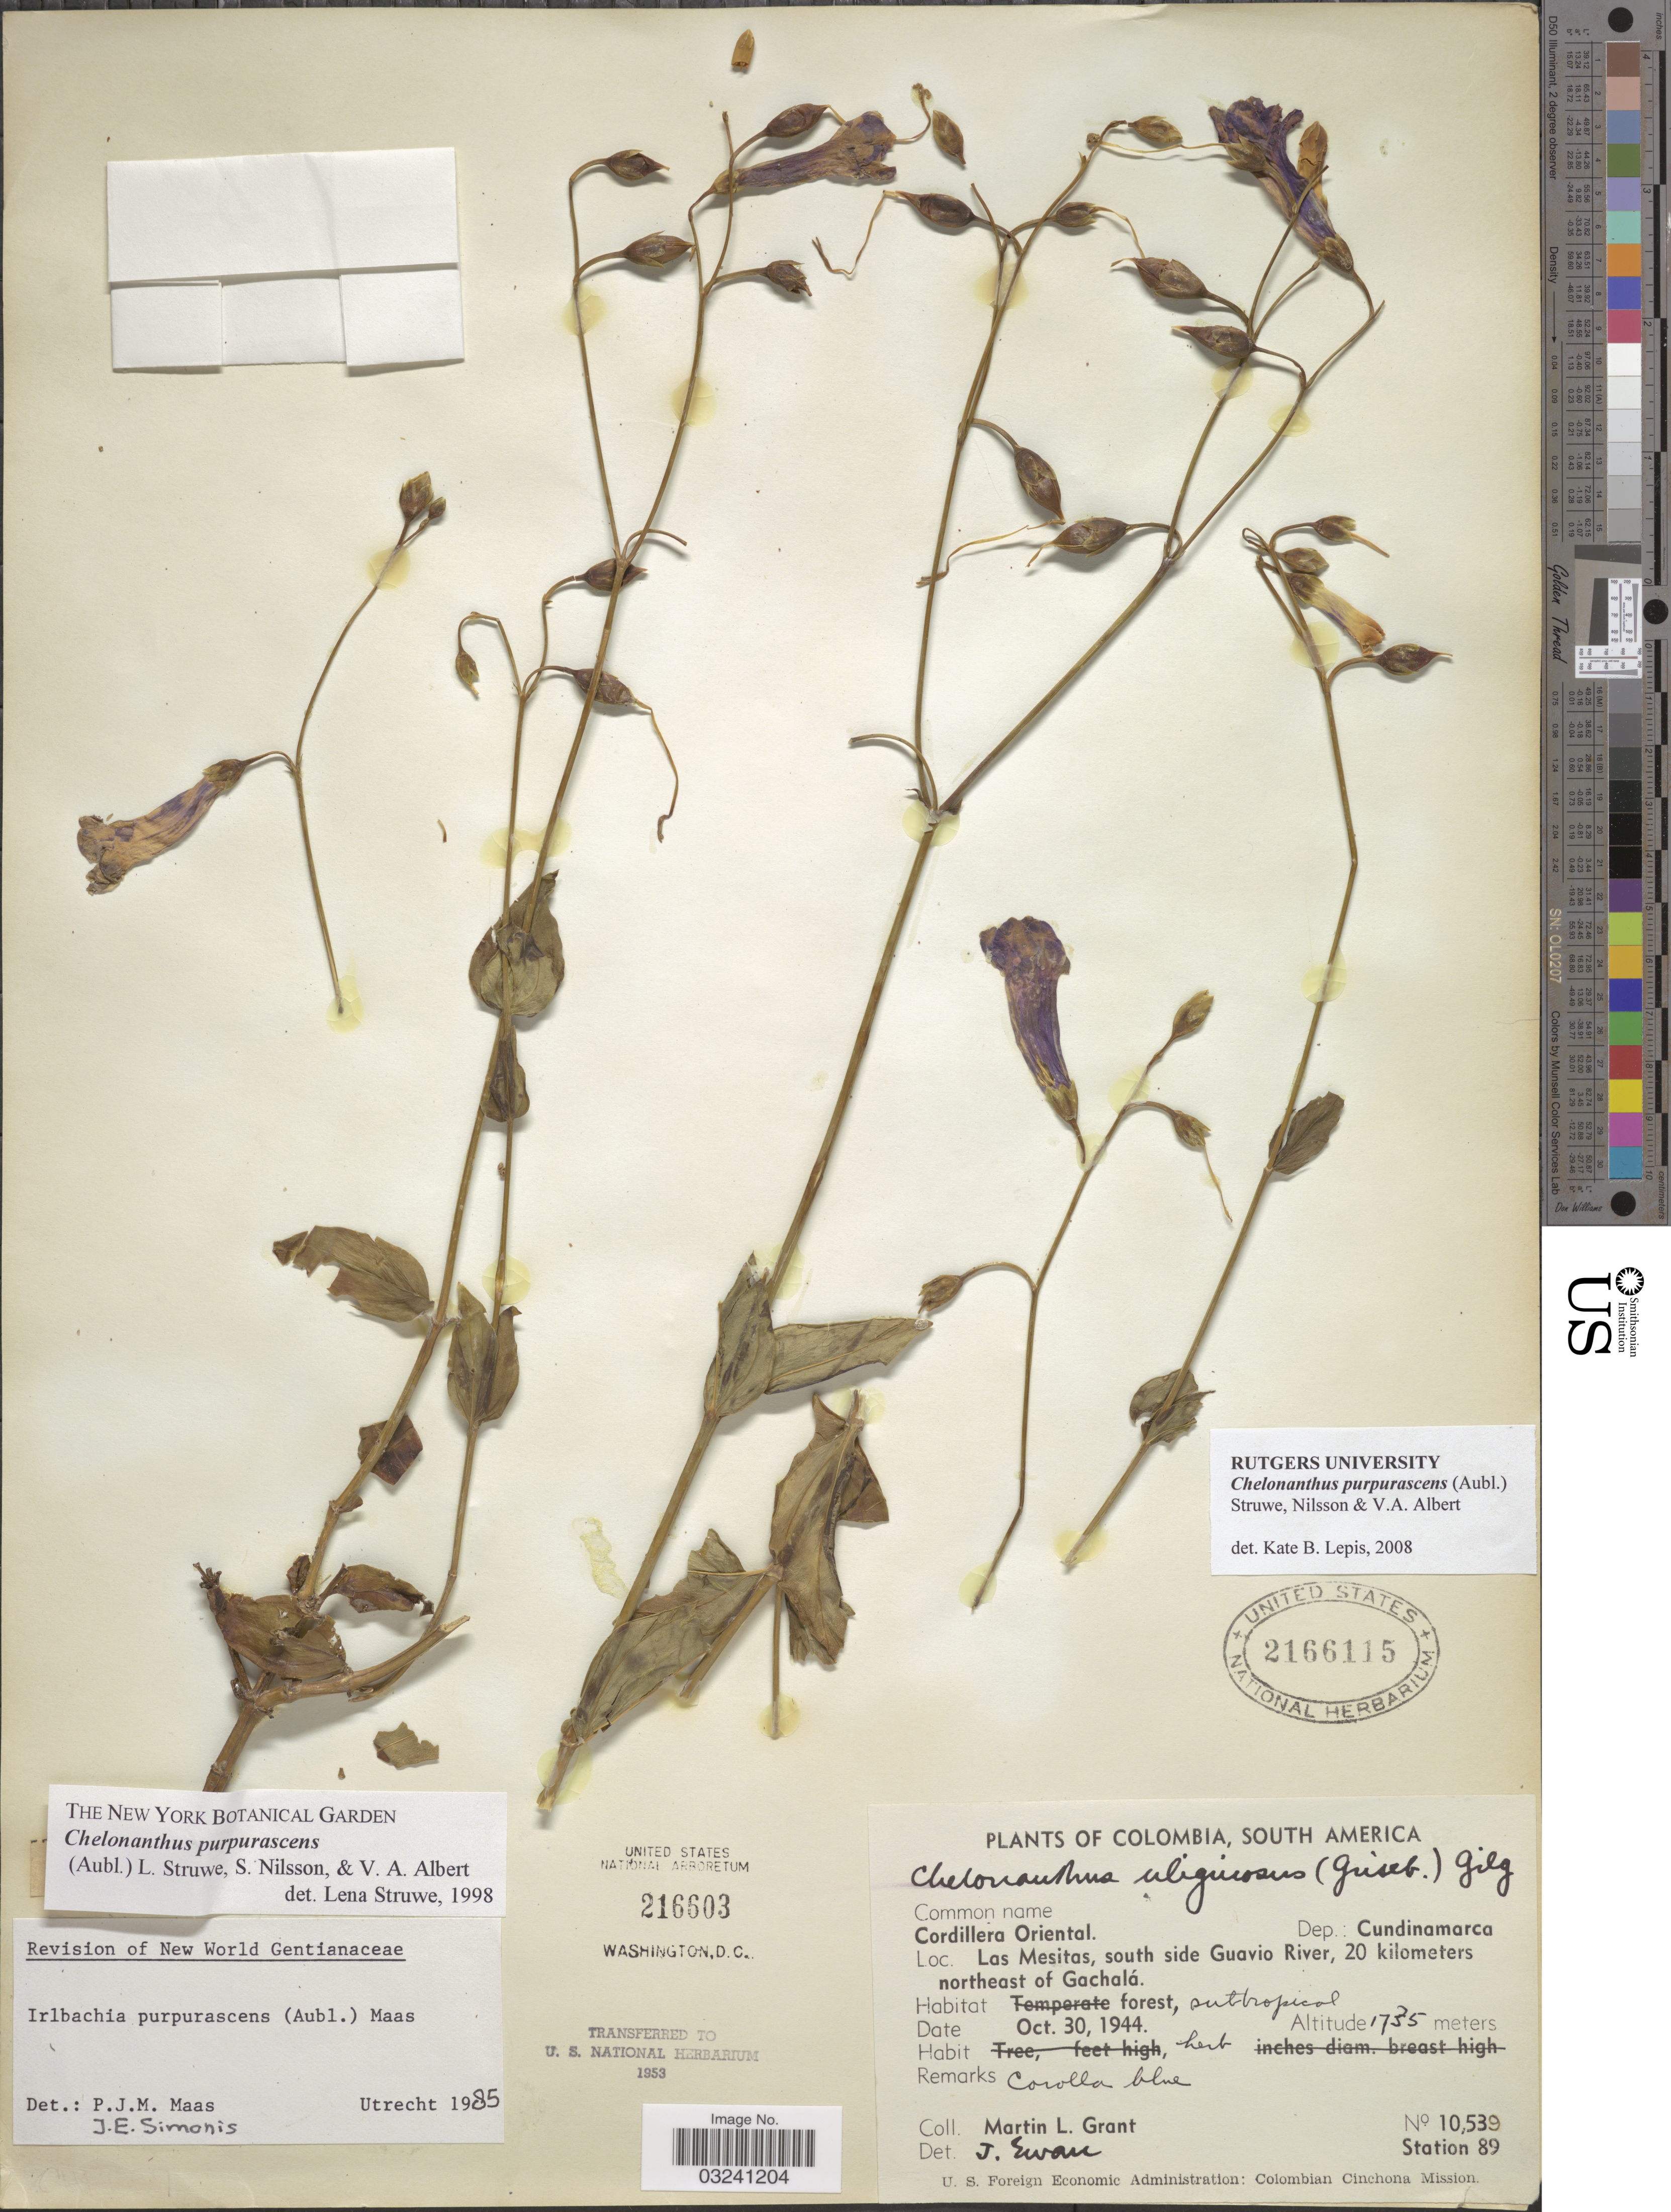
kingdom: Plantae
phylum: Tracheophyta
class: Magnoliopsida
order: Gentianales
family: Gentianaceae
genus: Chelonanthus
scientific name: Chelonanthus purpurascens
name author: (Aubl.) Struwe et al.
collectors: M. L. Grant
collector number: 10539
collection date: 1944-10-30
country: Colombia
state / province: Cundinamarca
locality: Cordillera Oriental. Dep.: Cundinamarca. Las Mesitas, south side Guavio River, 20 kilometers northeast of Gachalá.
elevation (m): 1735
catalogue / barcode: US 2166115